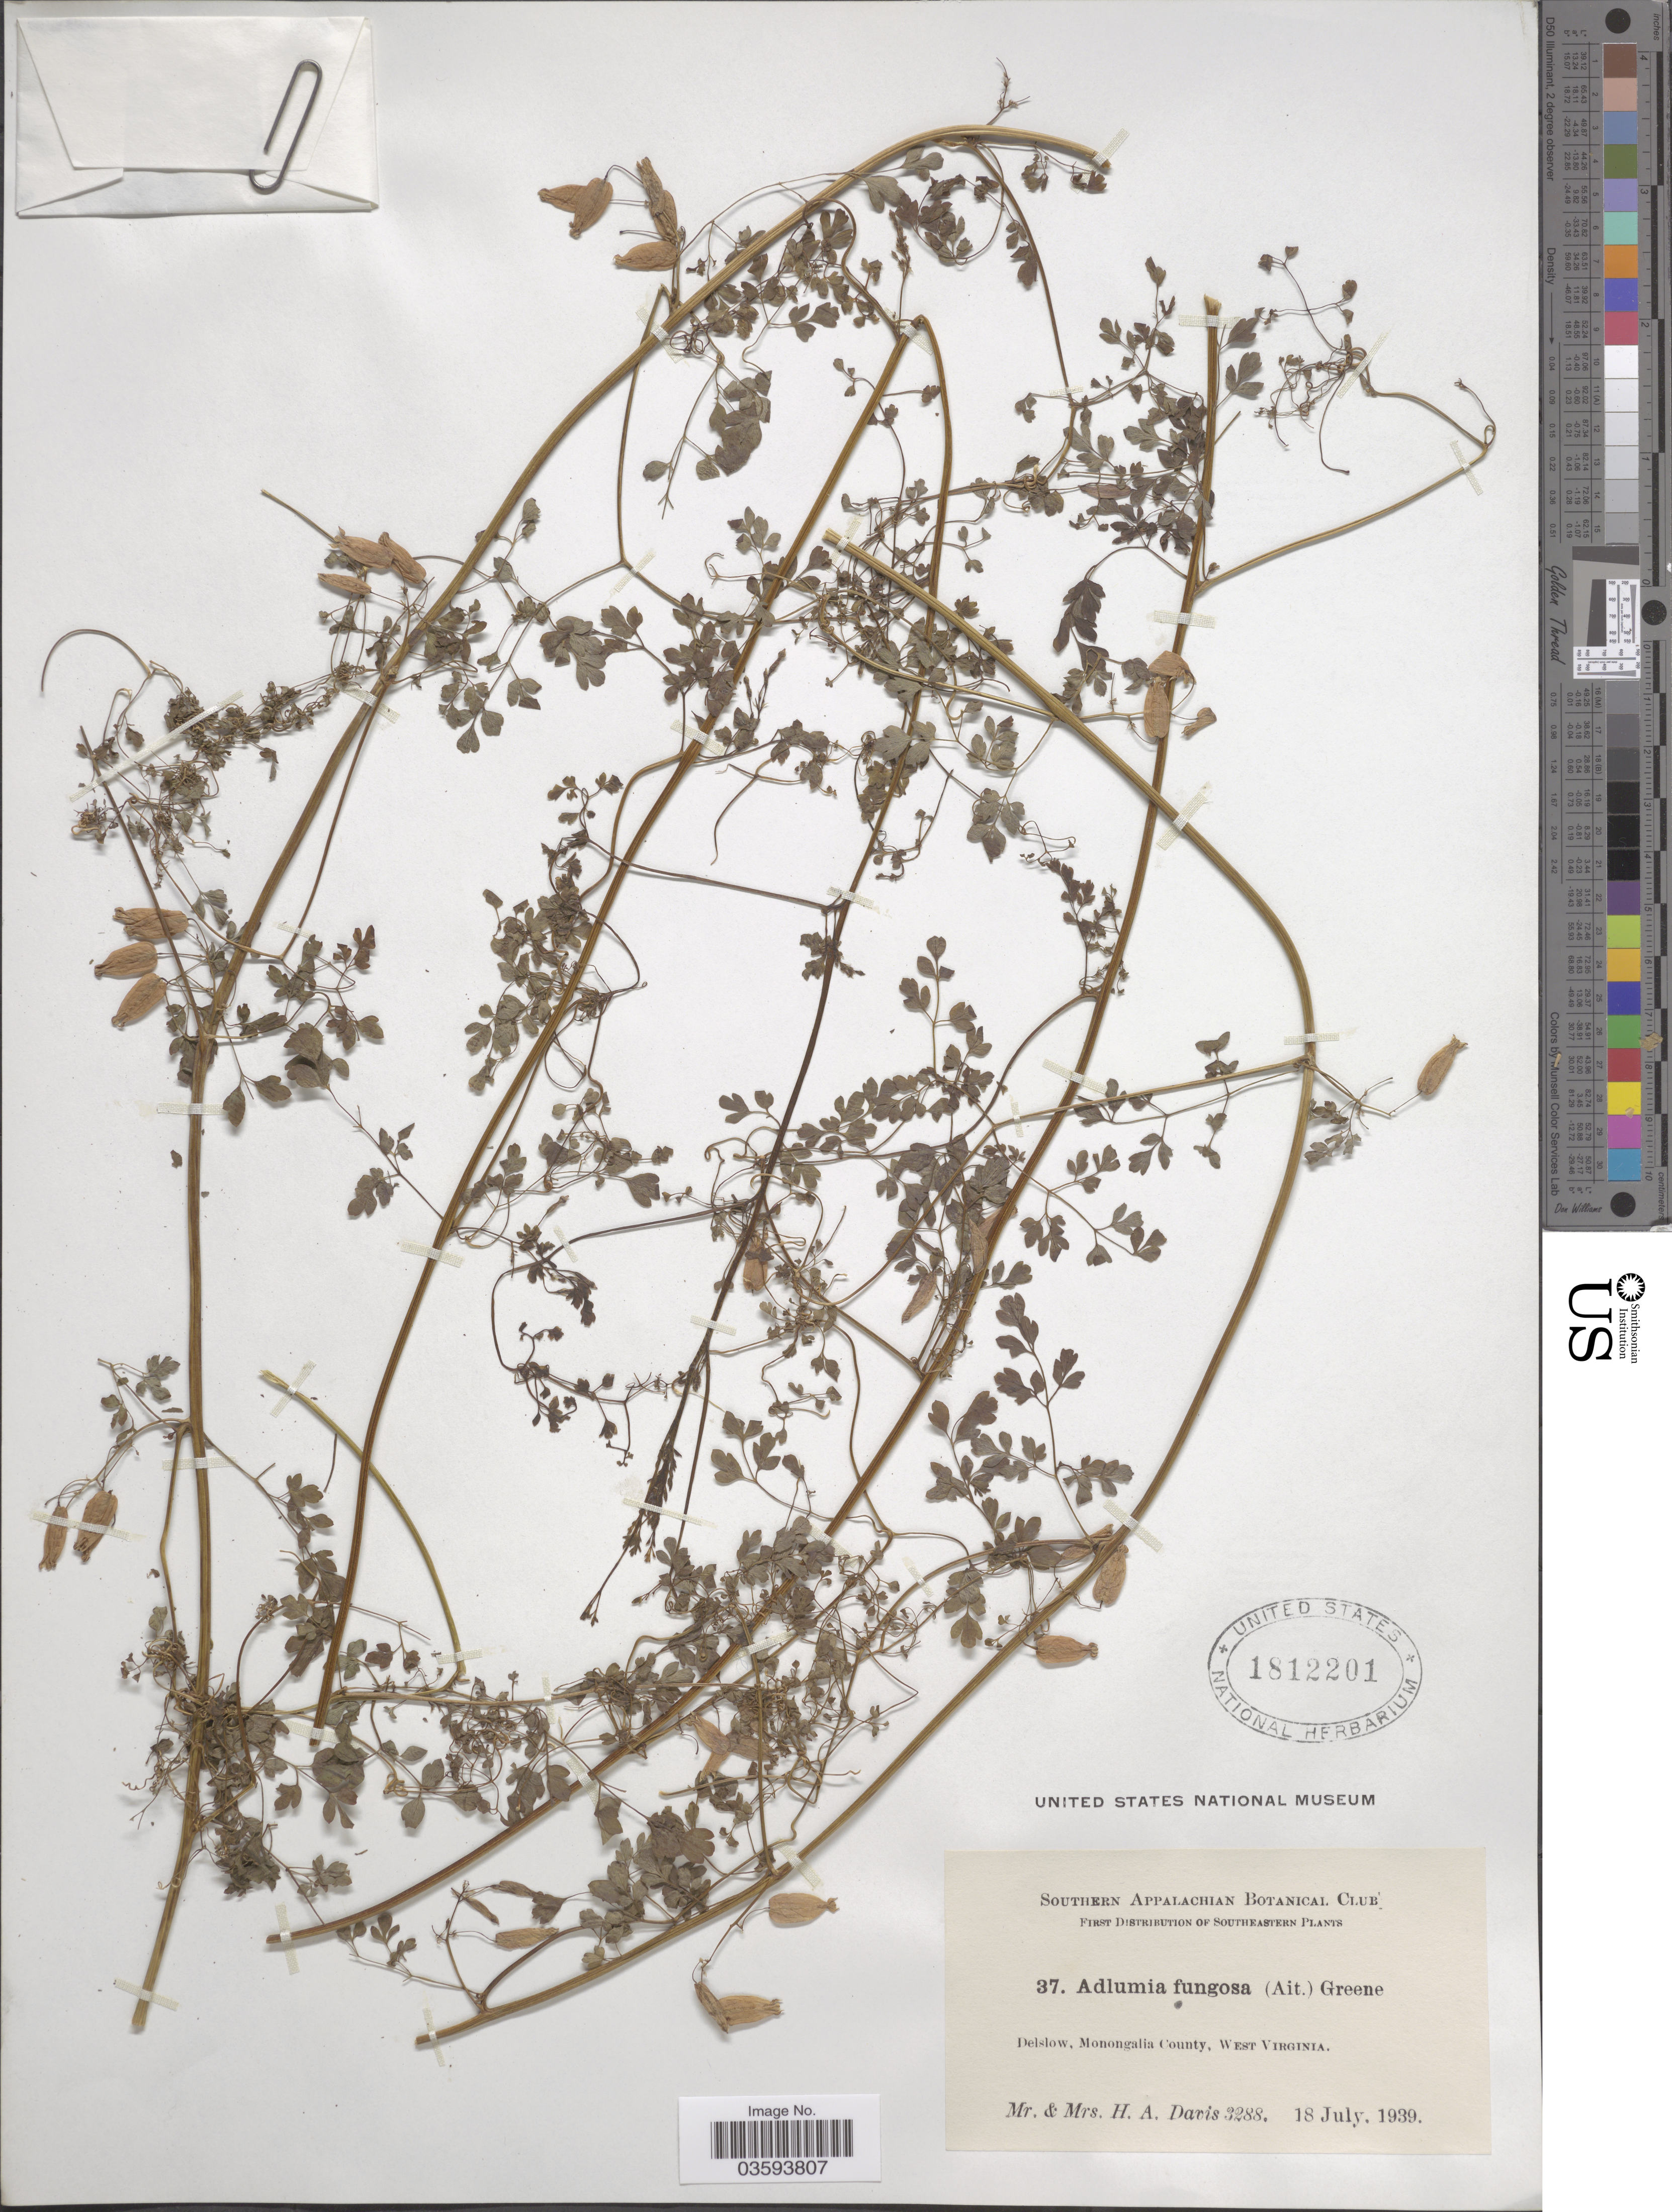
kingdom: Plantae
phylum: Tracheophyta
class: Magnoliopsida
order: Ranunculales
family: Papaveraceae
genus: Adlumia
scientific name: Adlumia fungosa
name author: (Aiton) Greene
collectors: H. Davis & H. Davis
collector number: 3288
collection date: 1939-07-18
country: United States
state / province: West Virginia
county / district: Monongalia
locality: Delslow, Monongalia County.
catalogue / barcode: US 1812201